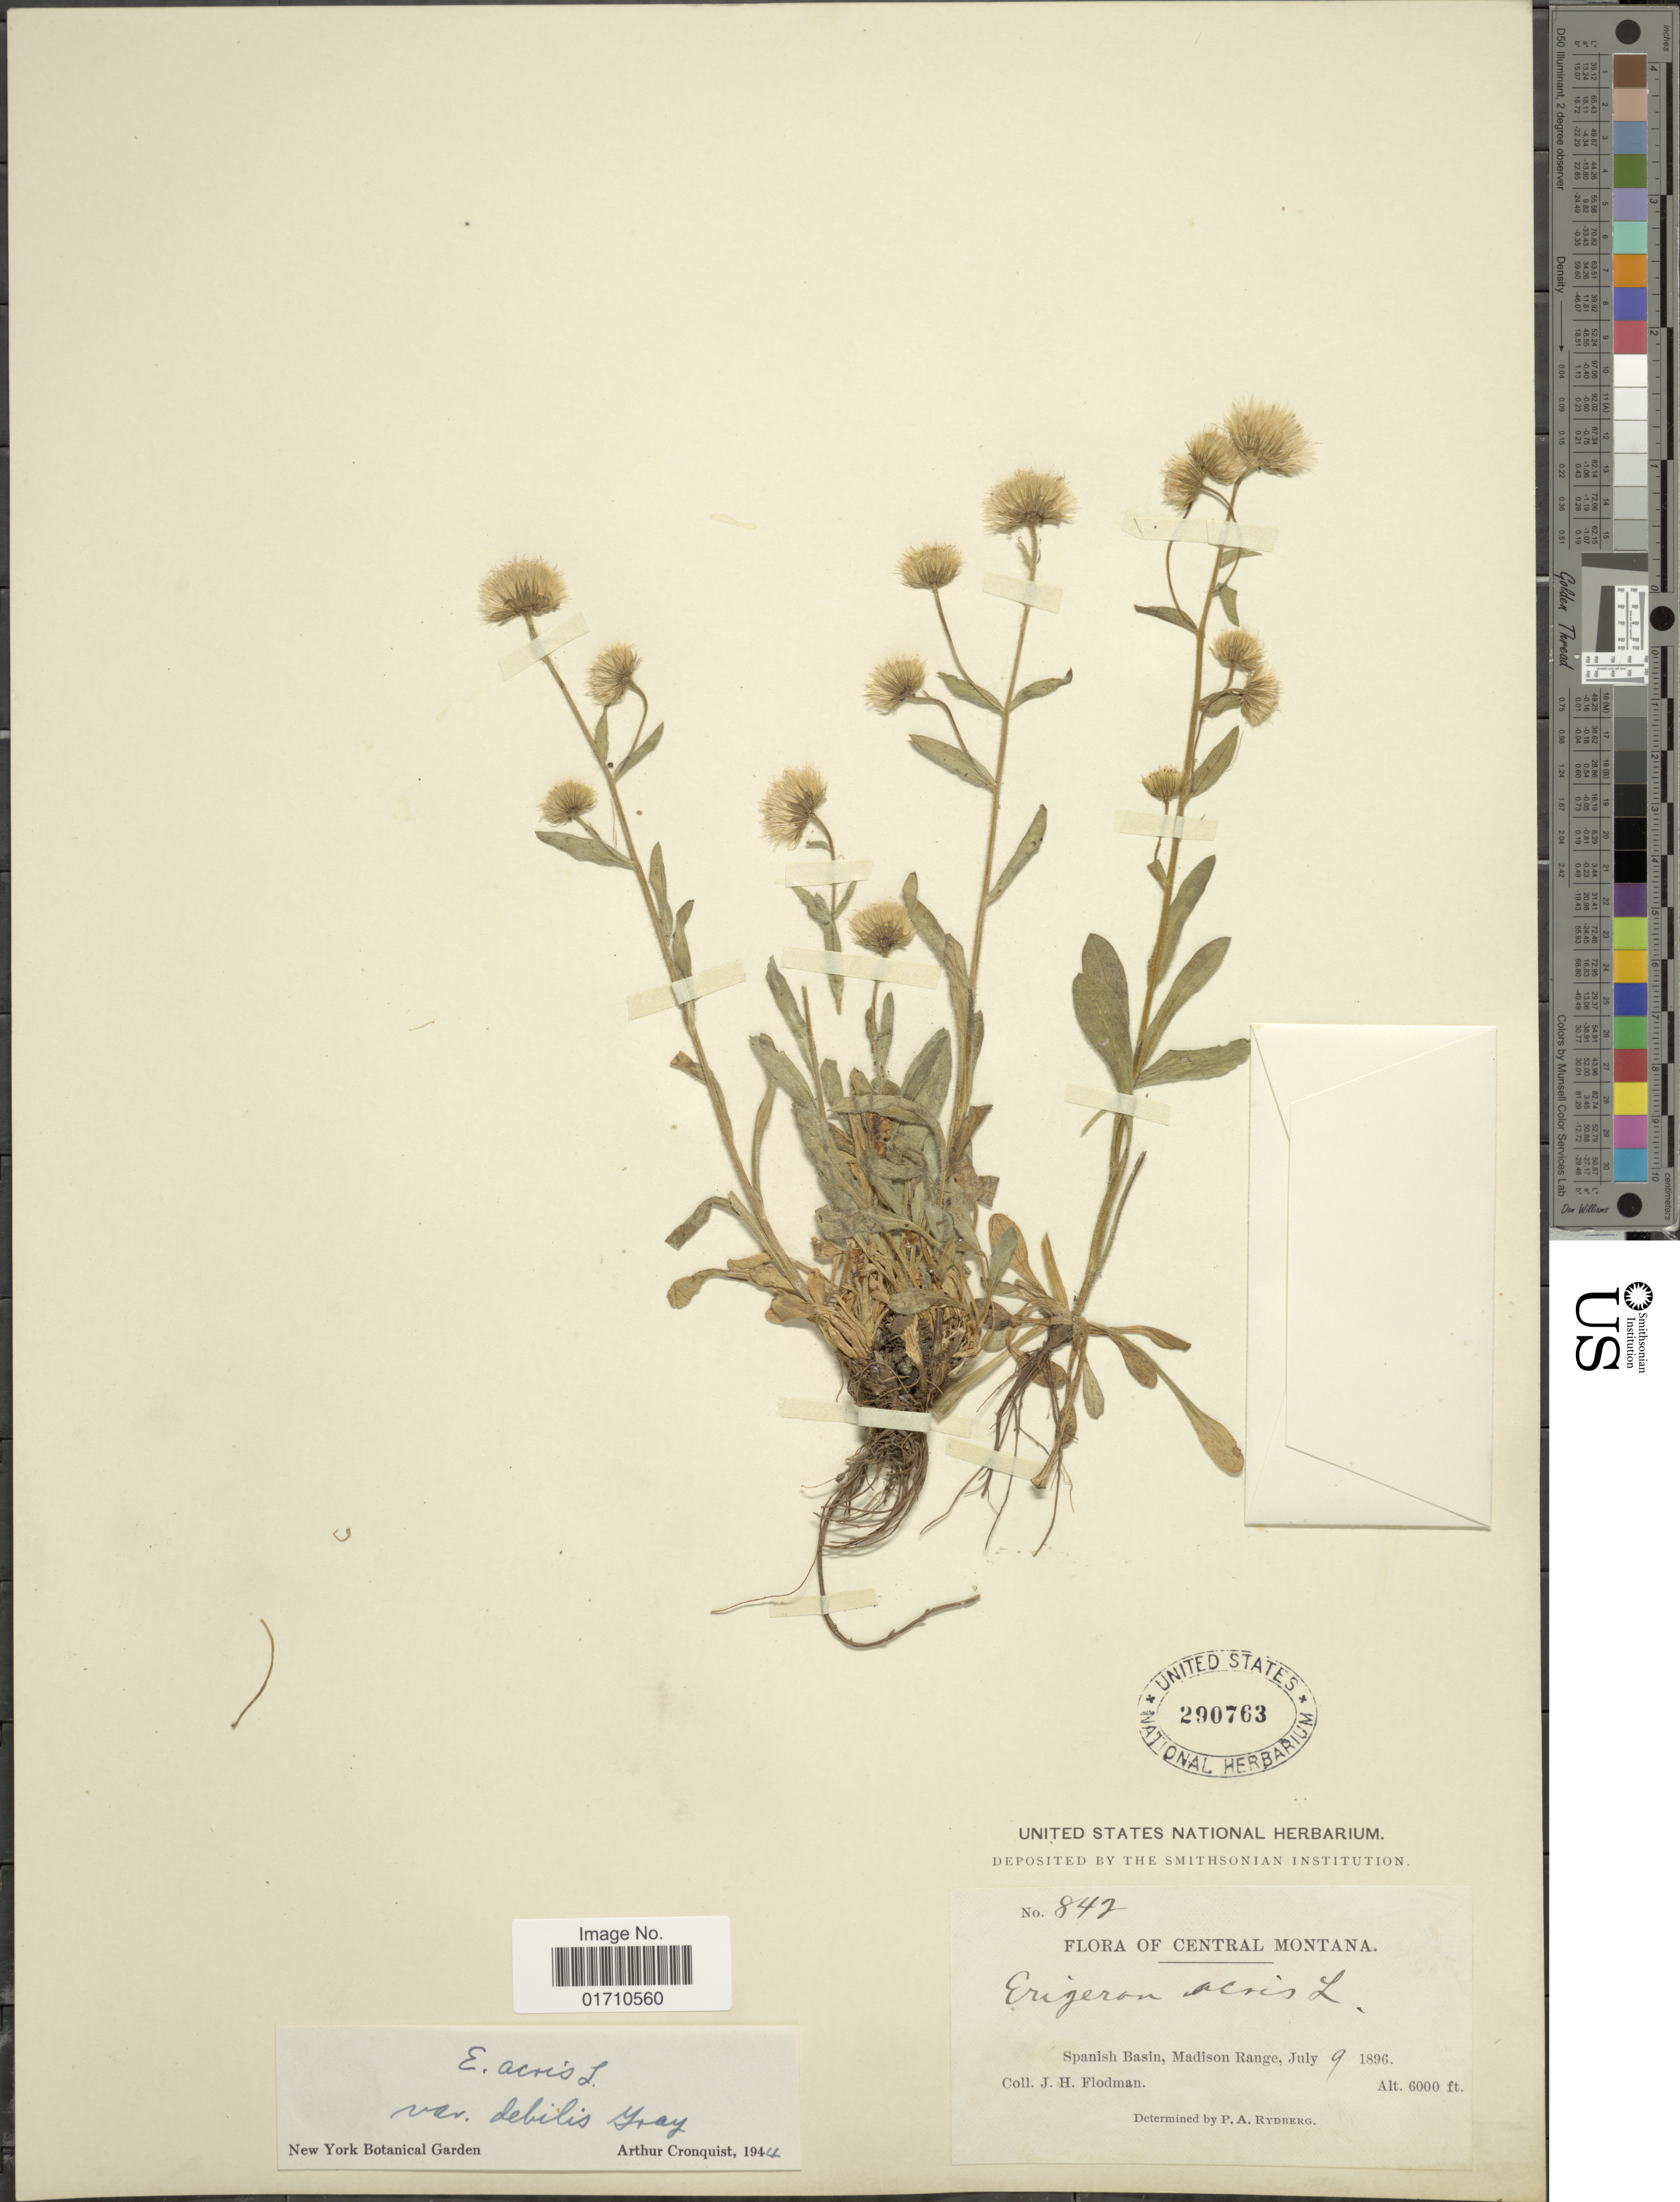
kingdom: Plantae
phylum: Tracheophyta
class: Magnoliopsida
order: Asterales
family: Asteraceae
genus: Erigeron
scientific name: Erigeron acris var. debilis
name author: A. Gray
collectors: J. Flodman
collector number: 842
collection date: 1896-07-09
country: United States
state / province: Montana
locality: Central Montana, Spanish Basin, Madison Range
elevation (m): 1829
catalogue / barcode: US 290763